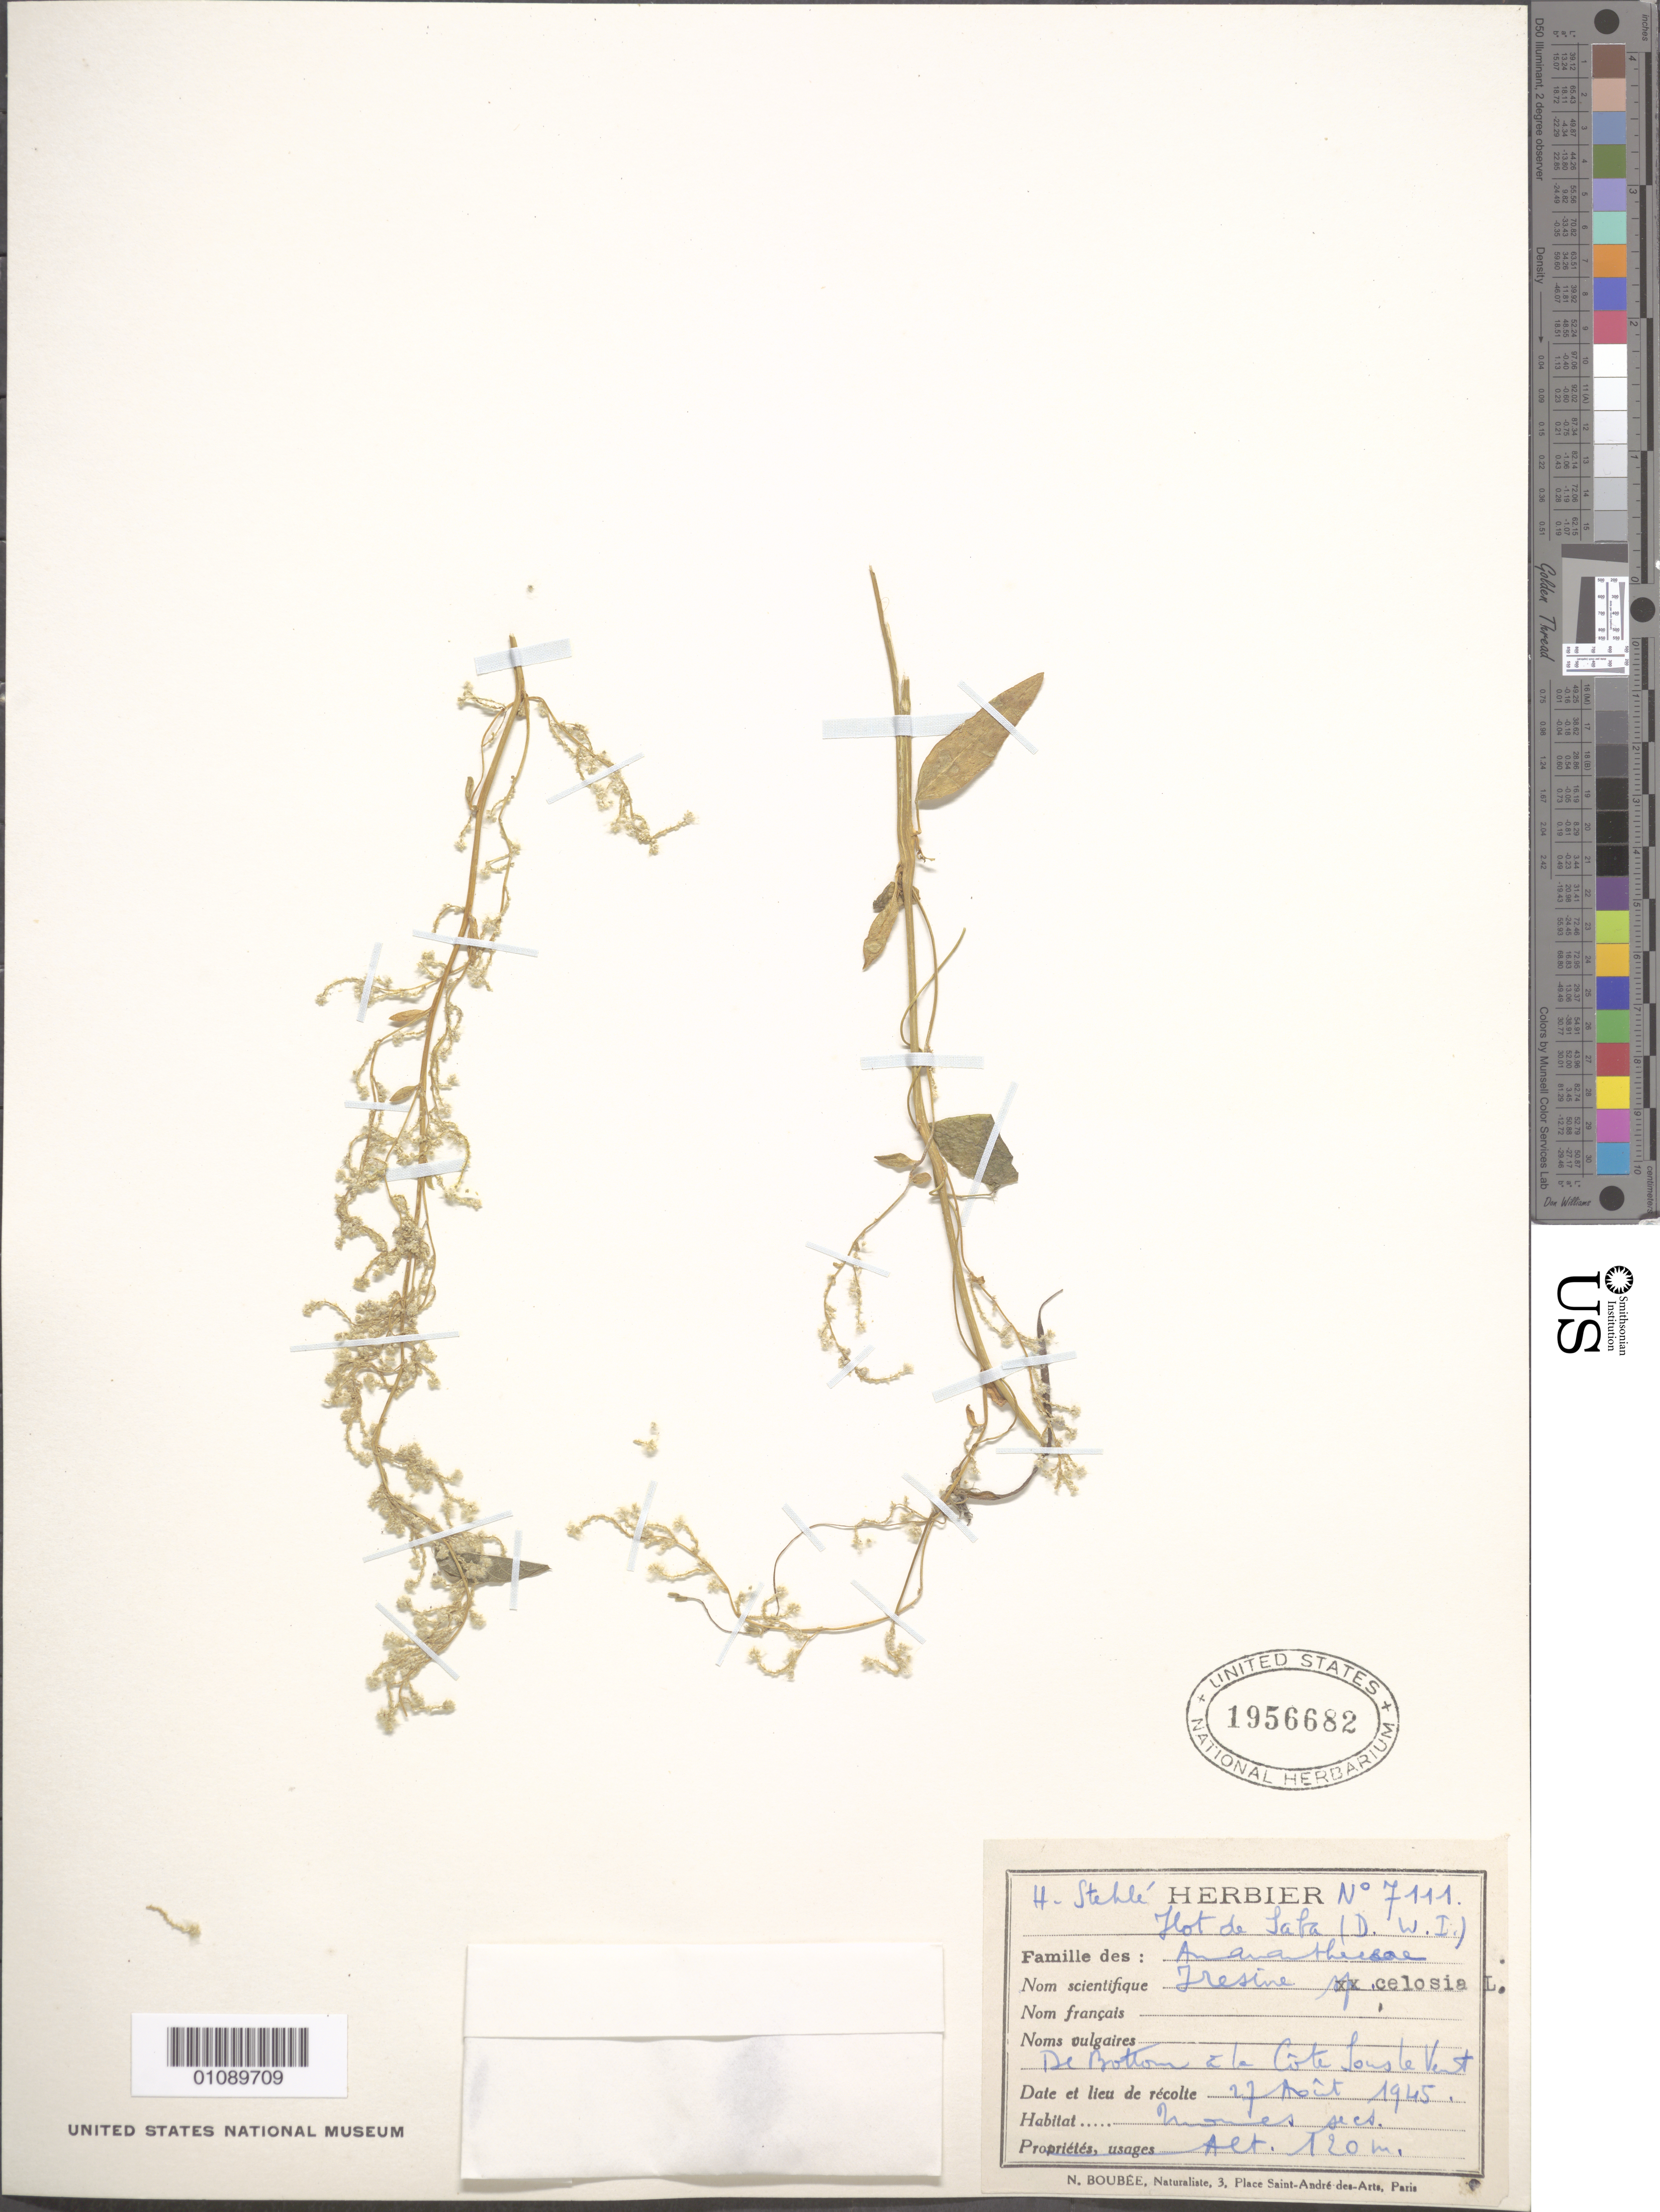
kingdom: Plantae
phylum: Tracheophyta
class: Magnoliopsida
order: Caryophyllales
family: Amaranthaceae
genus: Iresine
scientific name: Iresine celosia subsp. celosia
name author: L.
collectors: H. Stehlé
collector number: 7111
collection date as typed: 27 Aug 1945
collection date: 1945-08-27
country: Guadeloupe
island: Basse Terre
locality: De Brotton a la Cote Sous le Vent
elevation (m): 120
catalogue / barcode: US 1956682